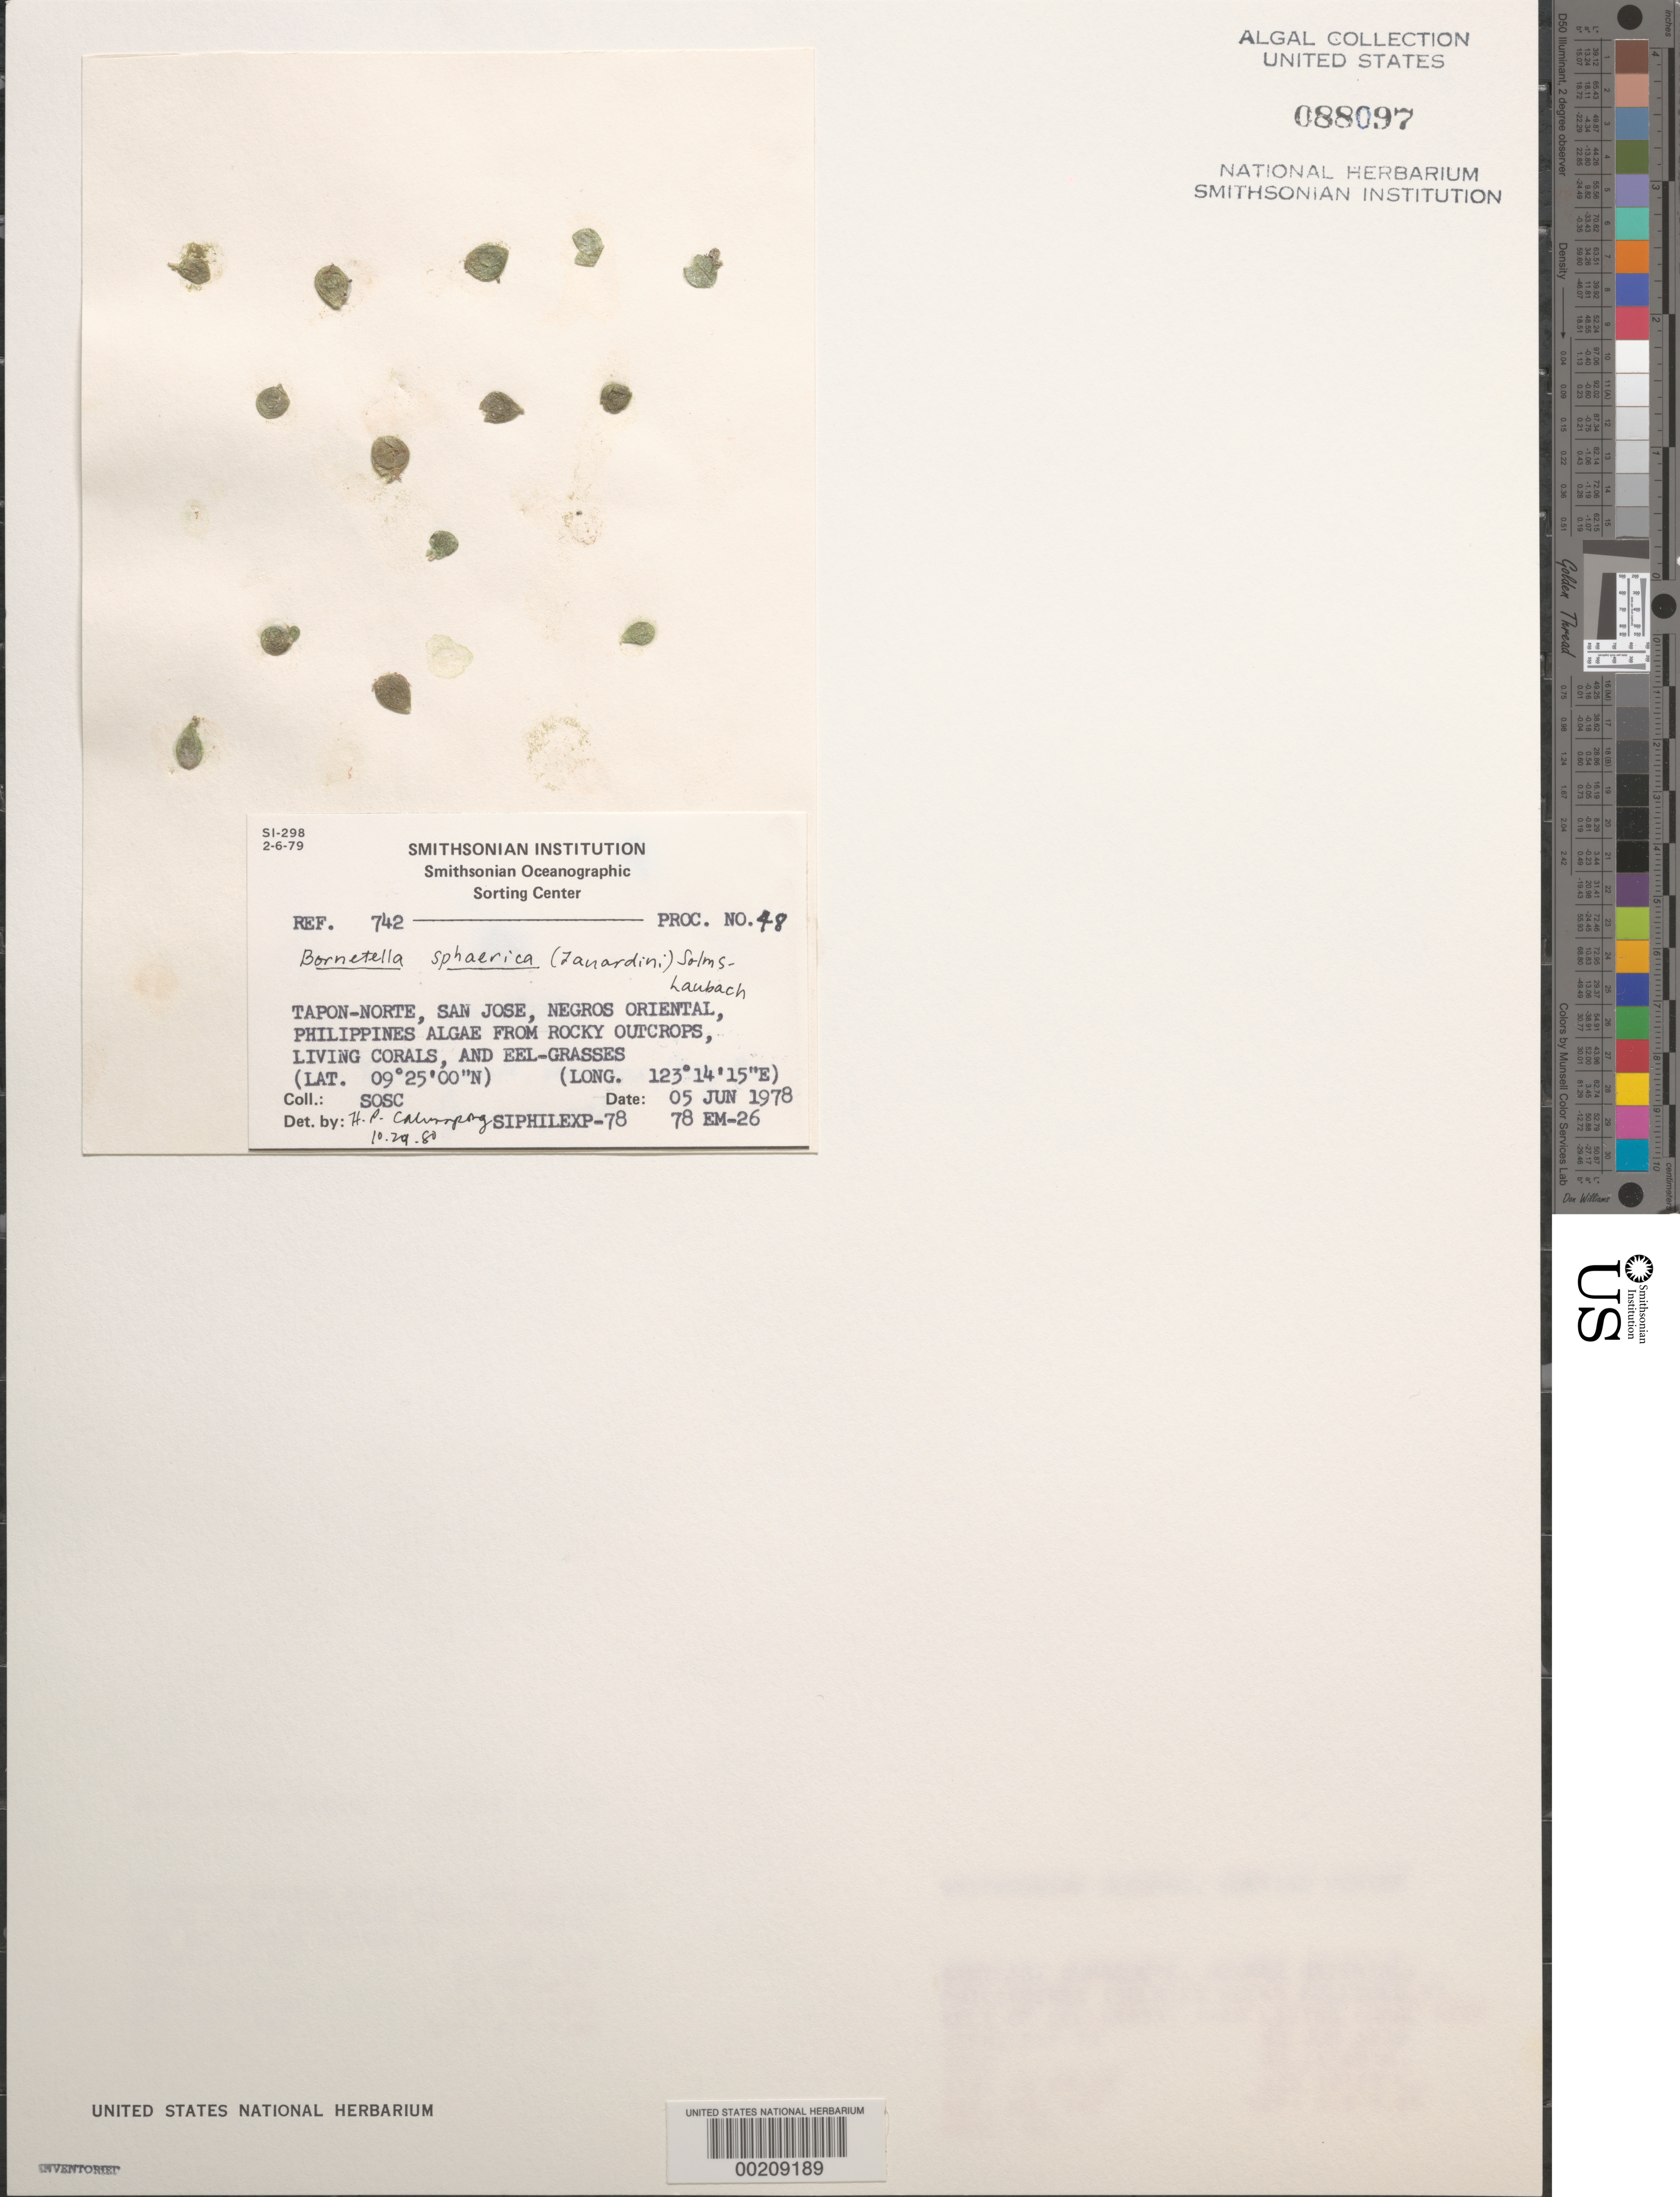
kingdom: Plantae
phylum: Chlorophyta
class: Ulvophyceae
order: Dasycladales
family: Dasycladaceae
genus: Bornetella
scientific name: Bornetella sphaerica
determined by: Calumpong, H. P.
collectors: SOSC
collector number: Station 78 Em-26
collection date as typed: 05 Jun 1978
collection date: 1978-06-05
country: Philippines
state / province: Central Visayas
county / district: Negros Oriental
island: Negros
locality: Tapan-Norte, San Jose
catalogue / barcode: US 88097